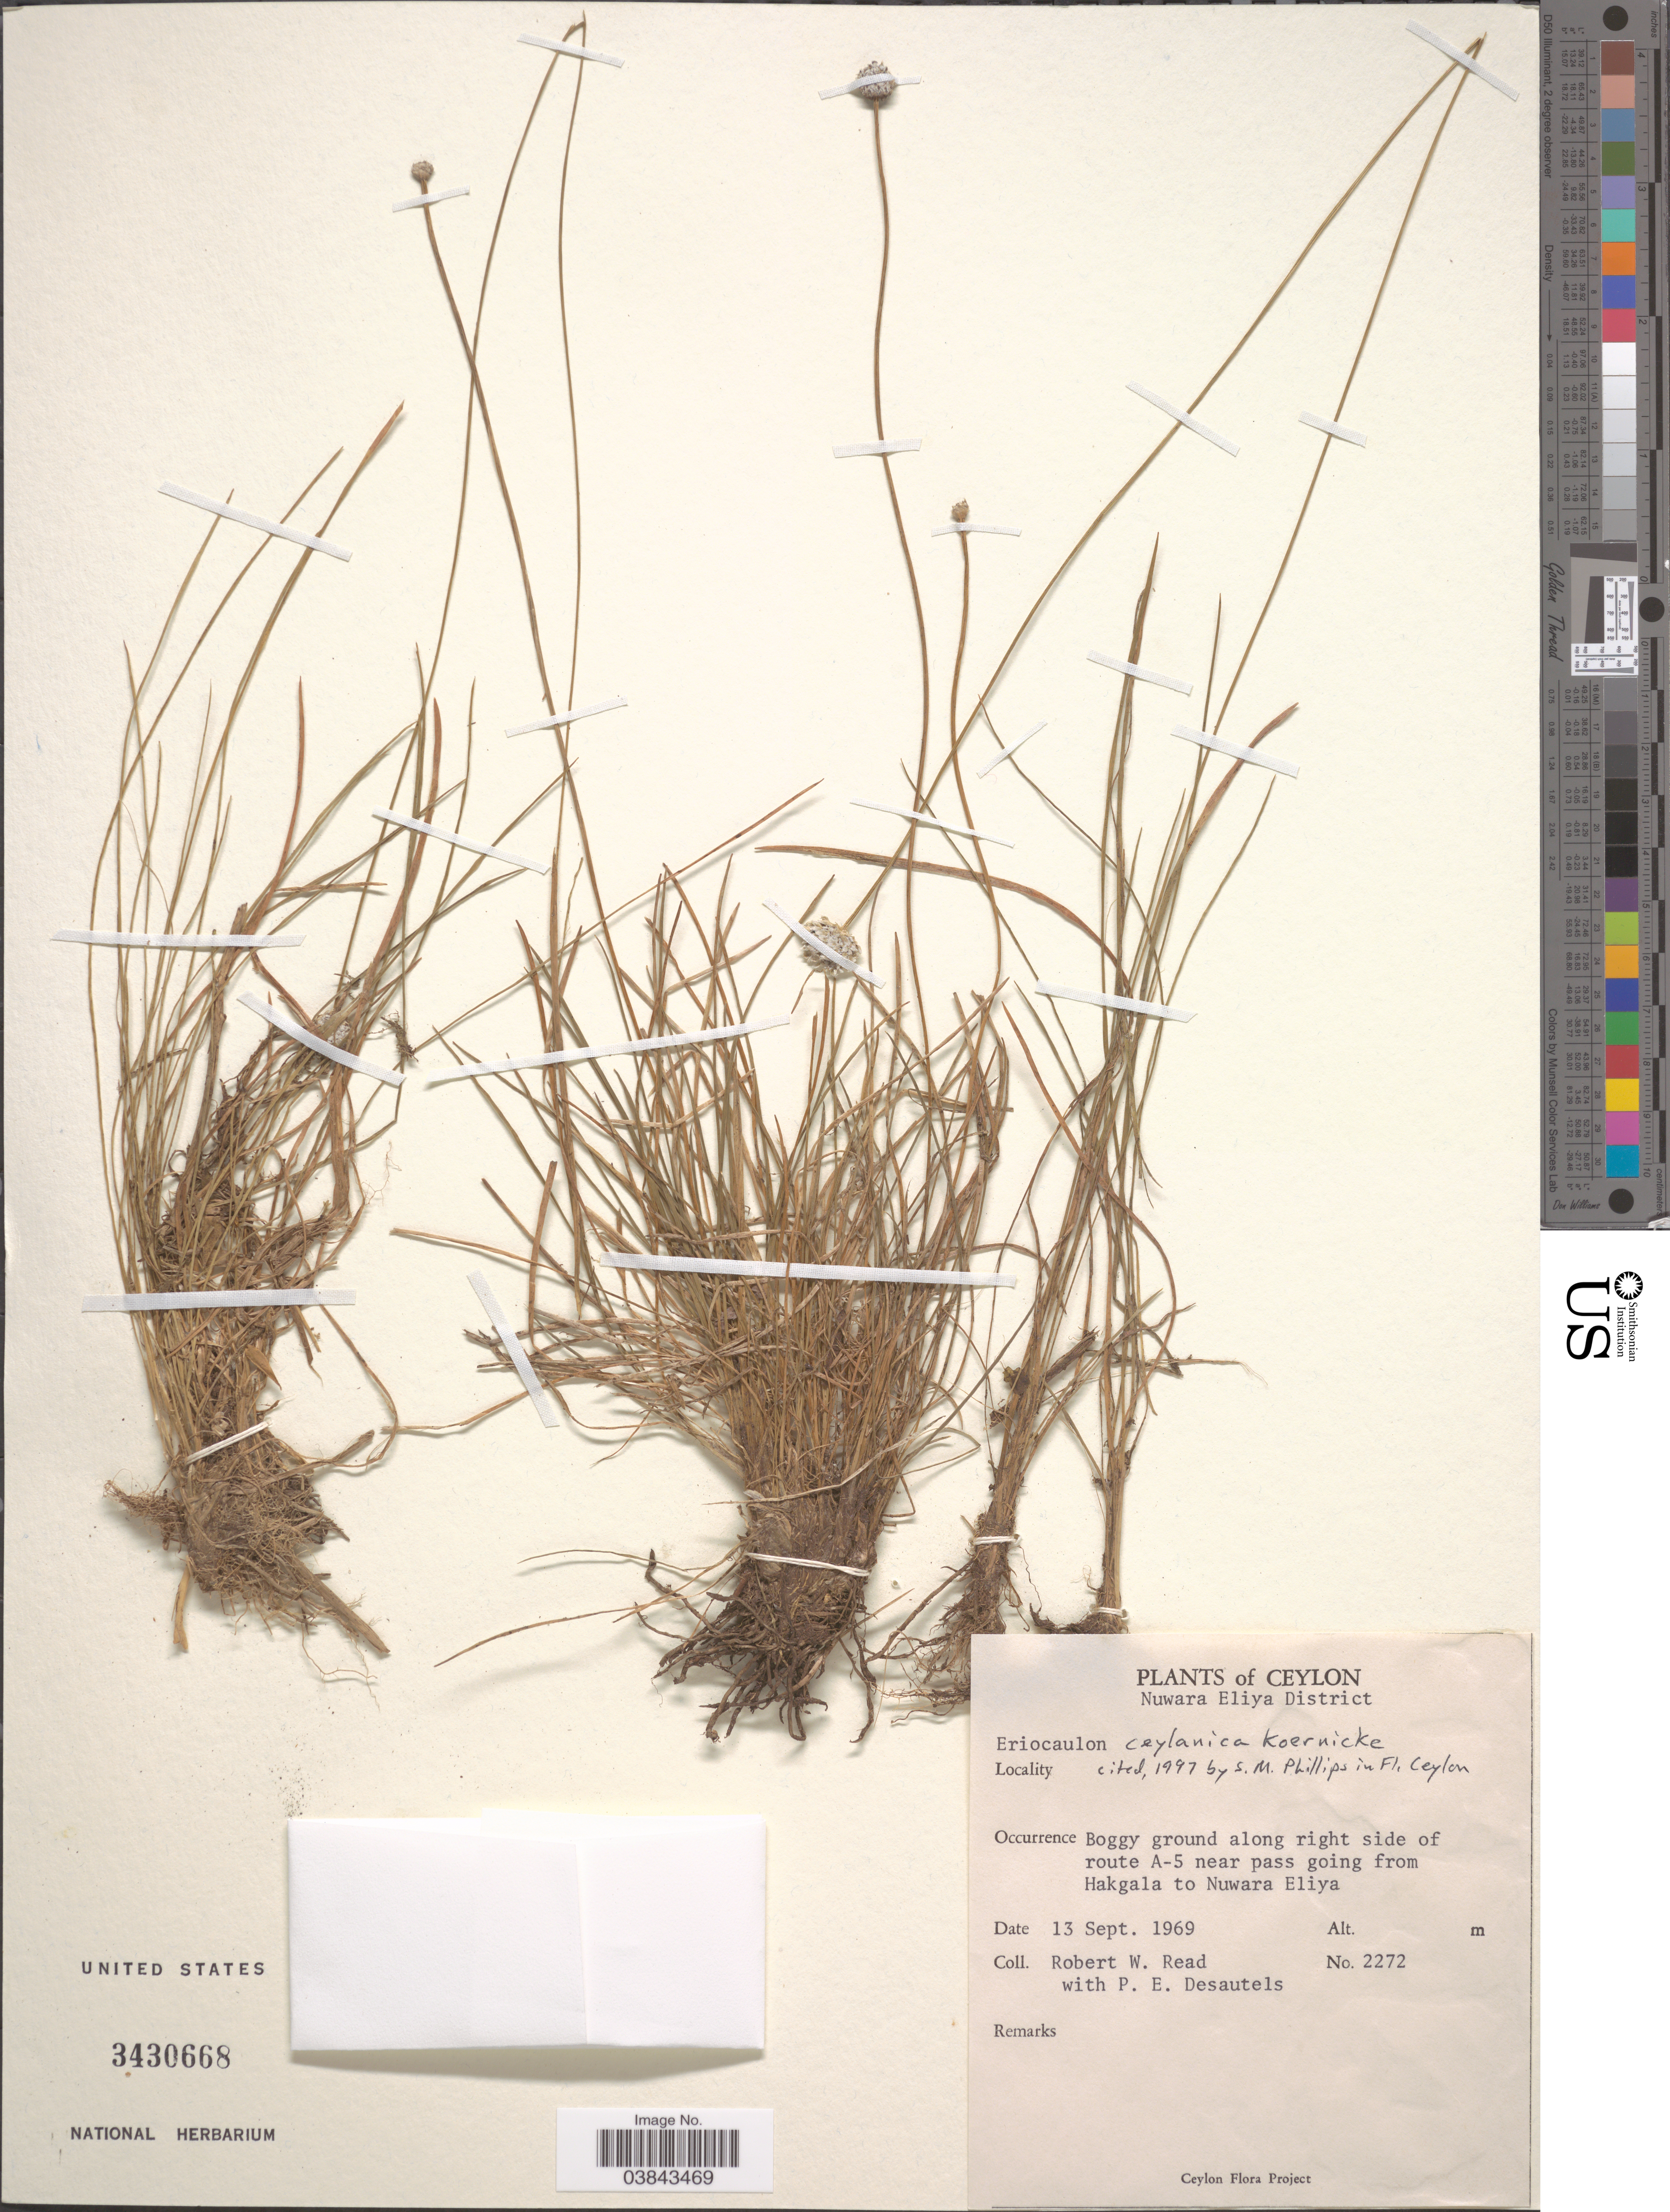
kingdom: Plantae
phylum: Tracheophyta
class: Liliopsida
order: Poales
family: Eriocaulaceae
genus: Eriocaulon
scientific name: Eriocaulon ceylanicum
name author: Körn.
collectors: R. W. Read & P. Desautels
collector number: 2272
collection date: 1969-09-13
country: Sri Lanka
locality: Ceylon. Nuwara Eliya District. Boggy ground along right side of route A-5 near pass going from Hakgala to Nuwara Eliya.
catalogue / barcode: US 3430668